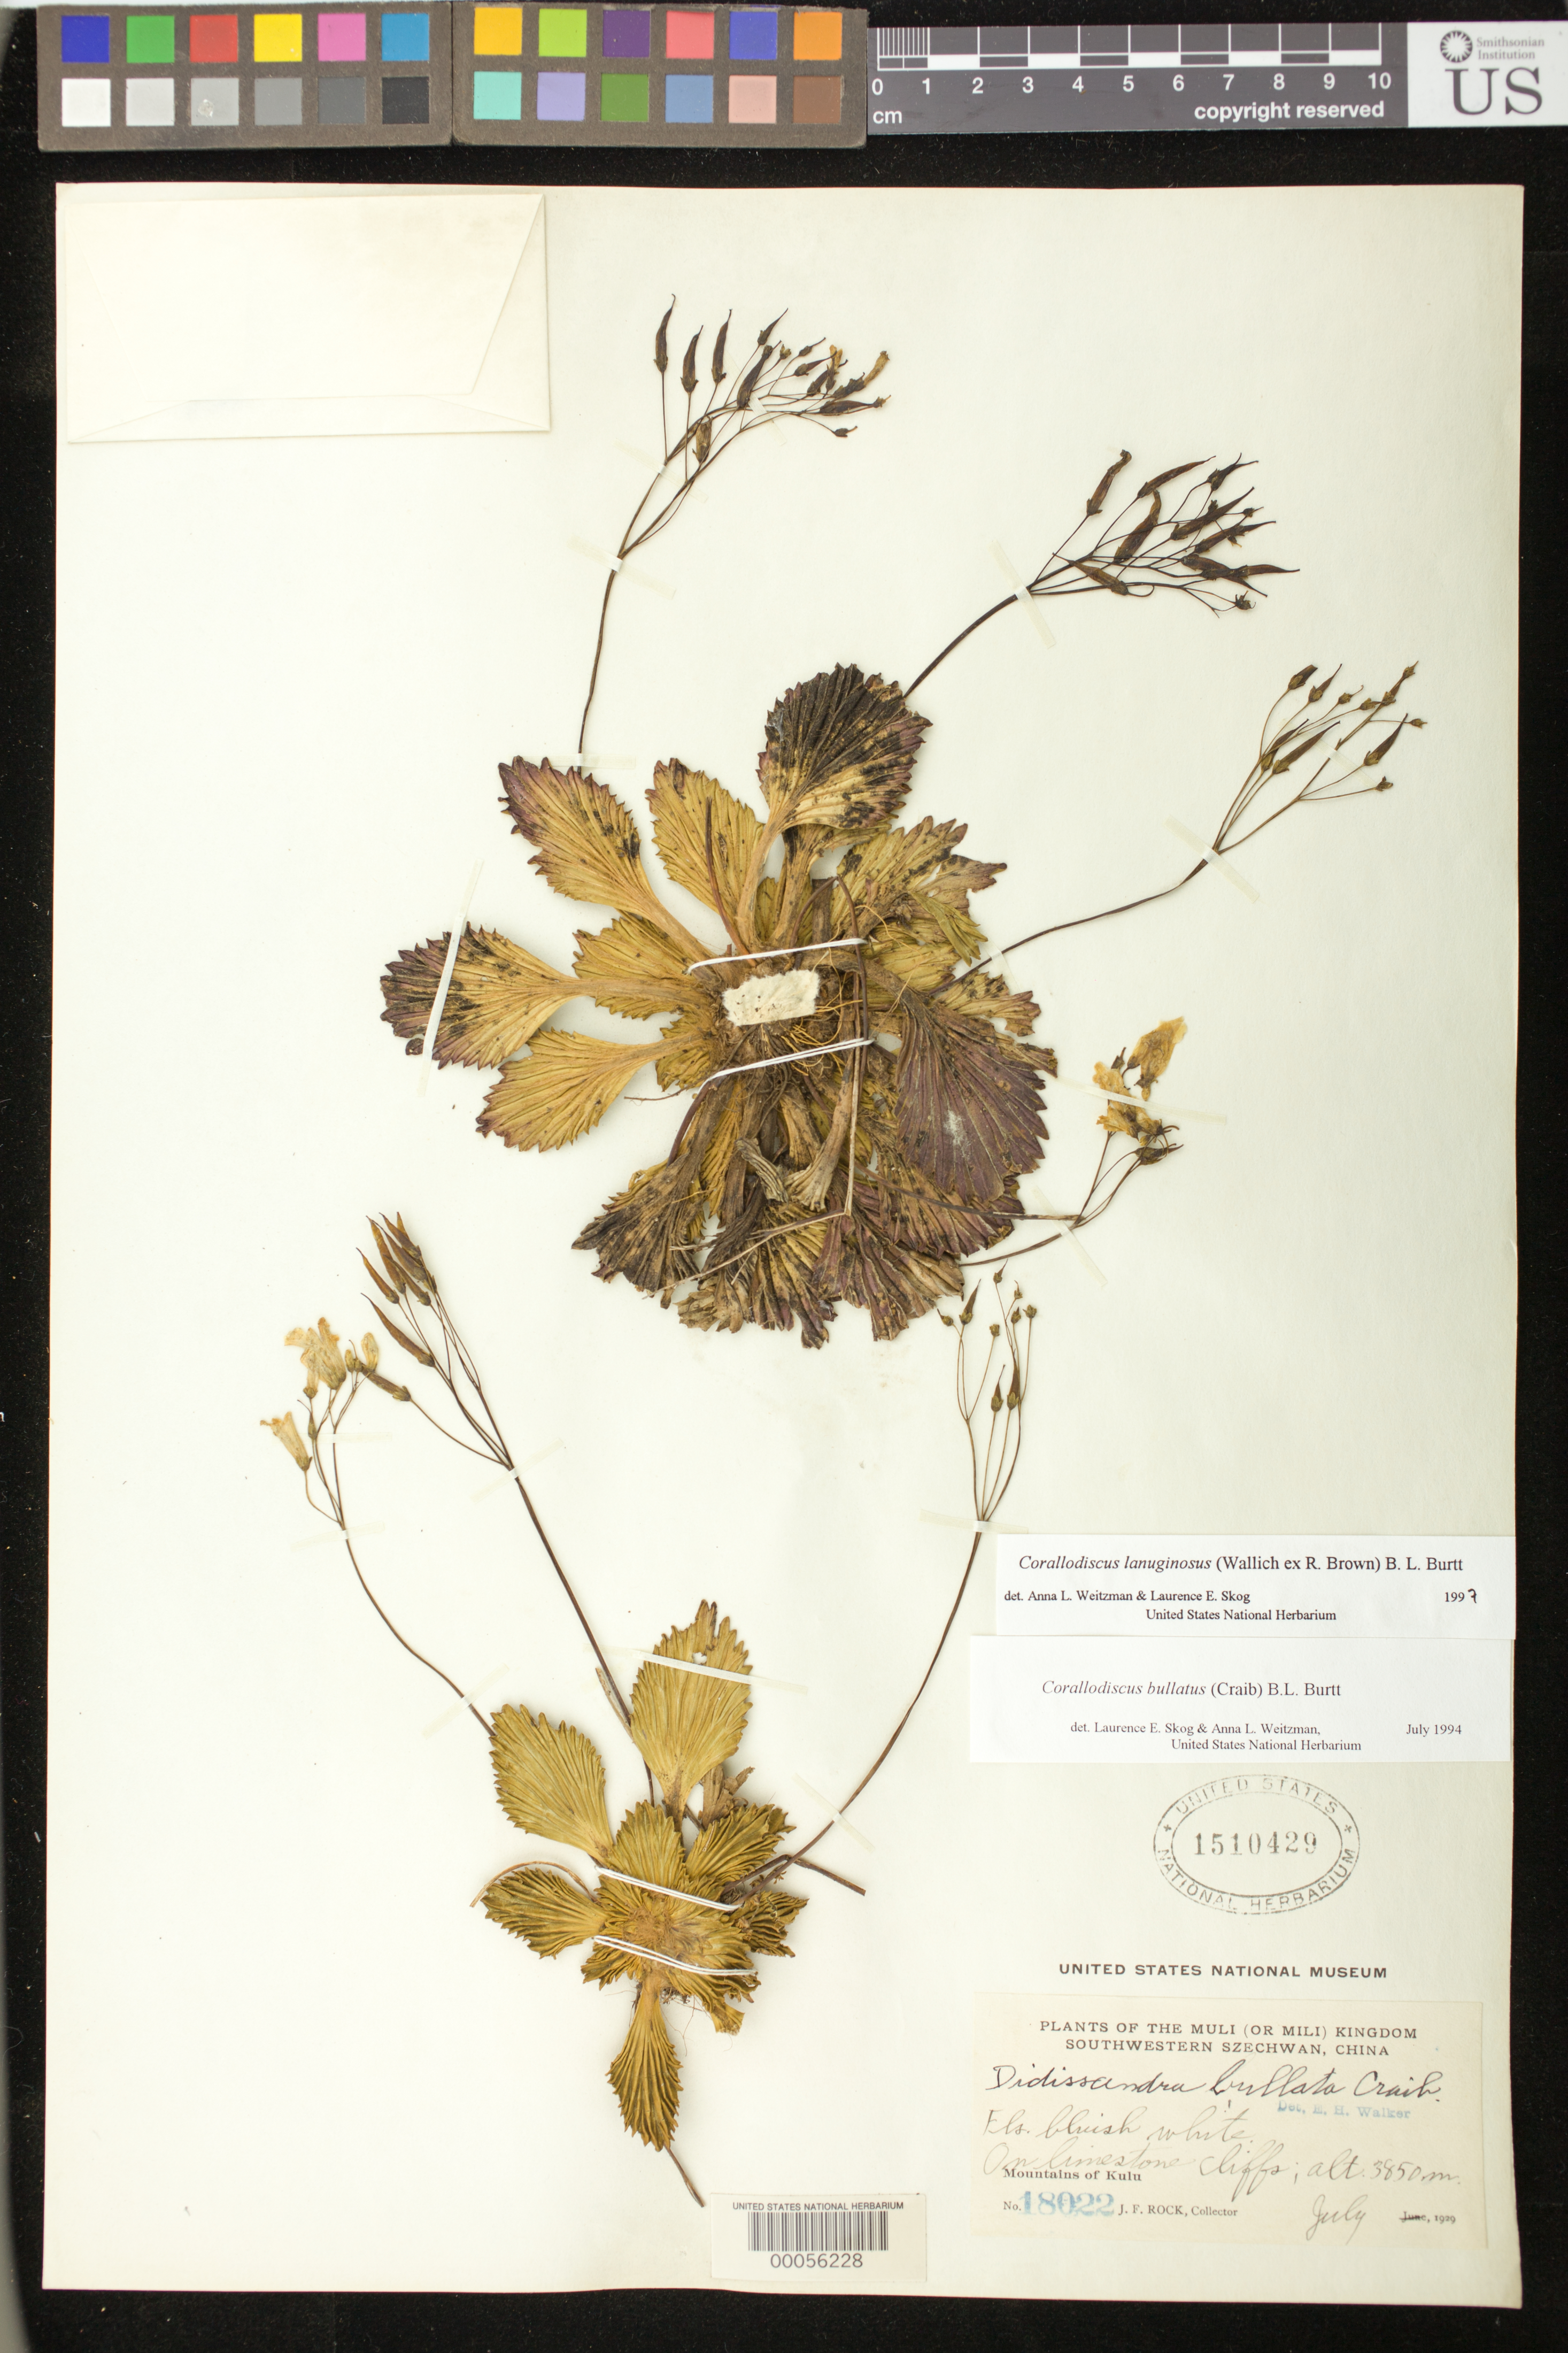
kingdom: Plantae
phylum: Tracheophyta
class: Magnoliopsida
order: Lamiales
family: Gesneriaceae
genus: Corallodiscus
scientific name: Corallodiscus bullatus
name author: (Craib) B.L. Burtt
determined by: Weitzman, A. L.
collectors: J. F. Rock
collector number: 18022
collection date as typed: Jul 1929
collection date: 1929-07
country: China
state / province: Sichuan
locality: Mountains of kulu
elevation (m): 3850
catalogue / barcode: US 1510429